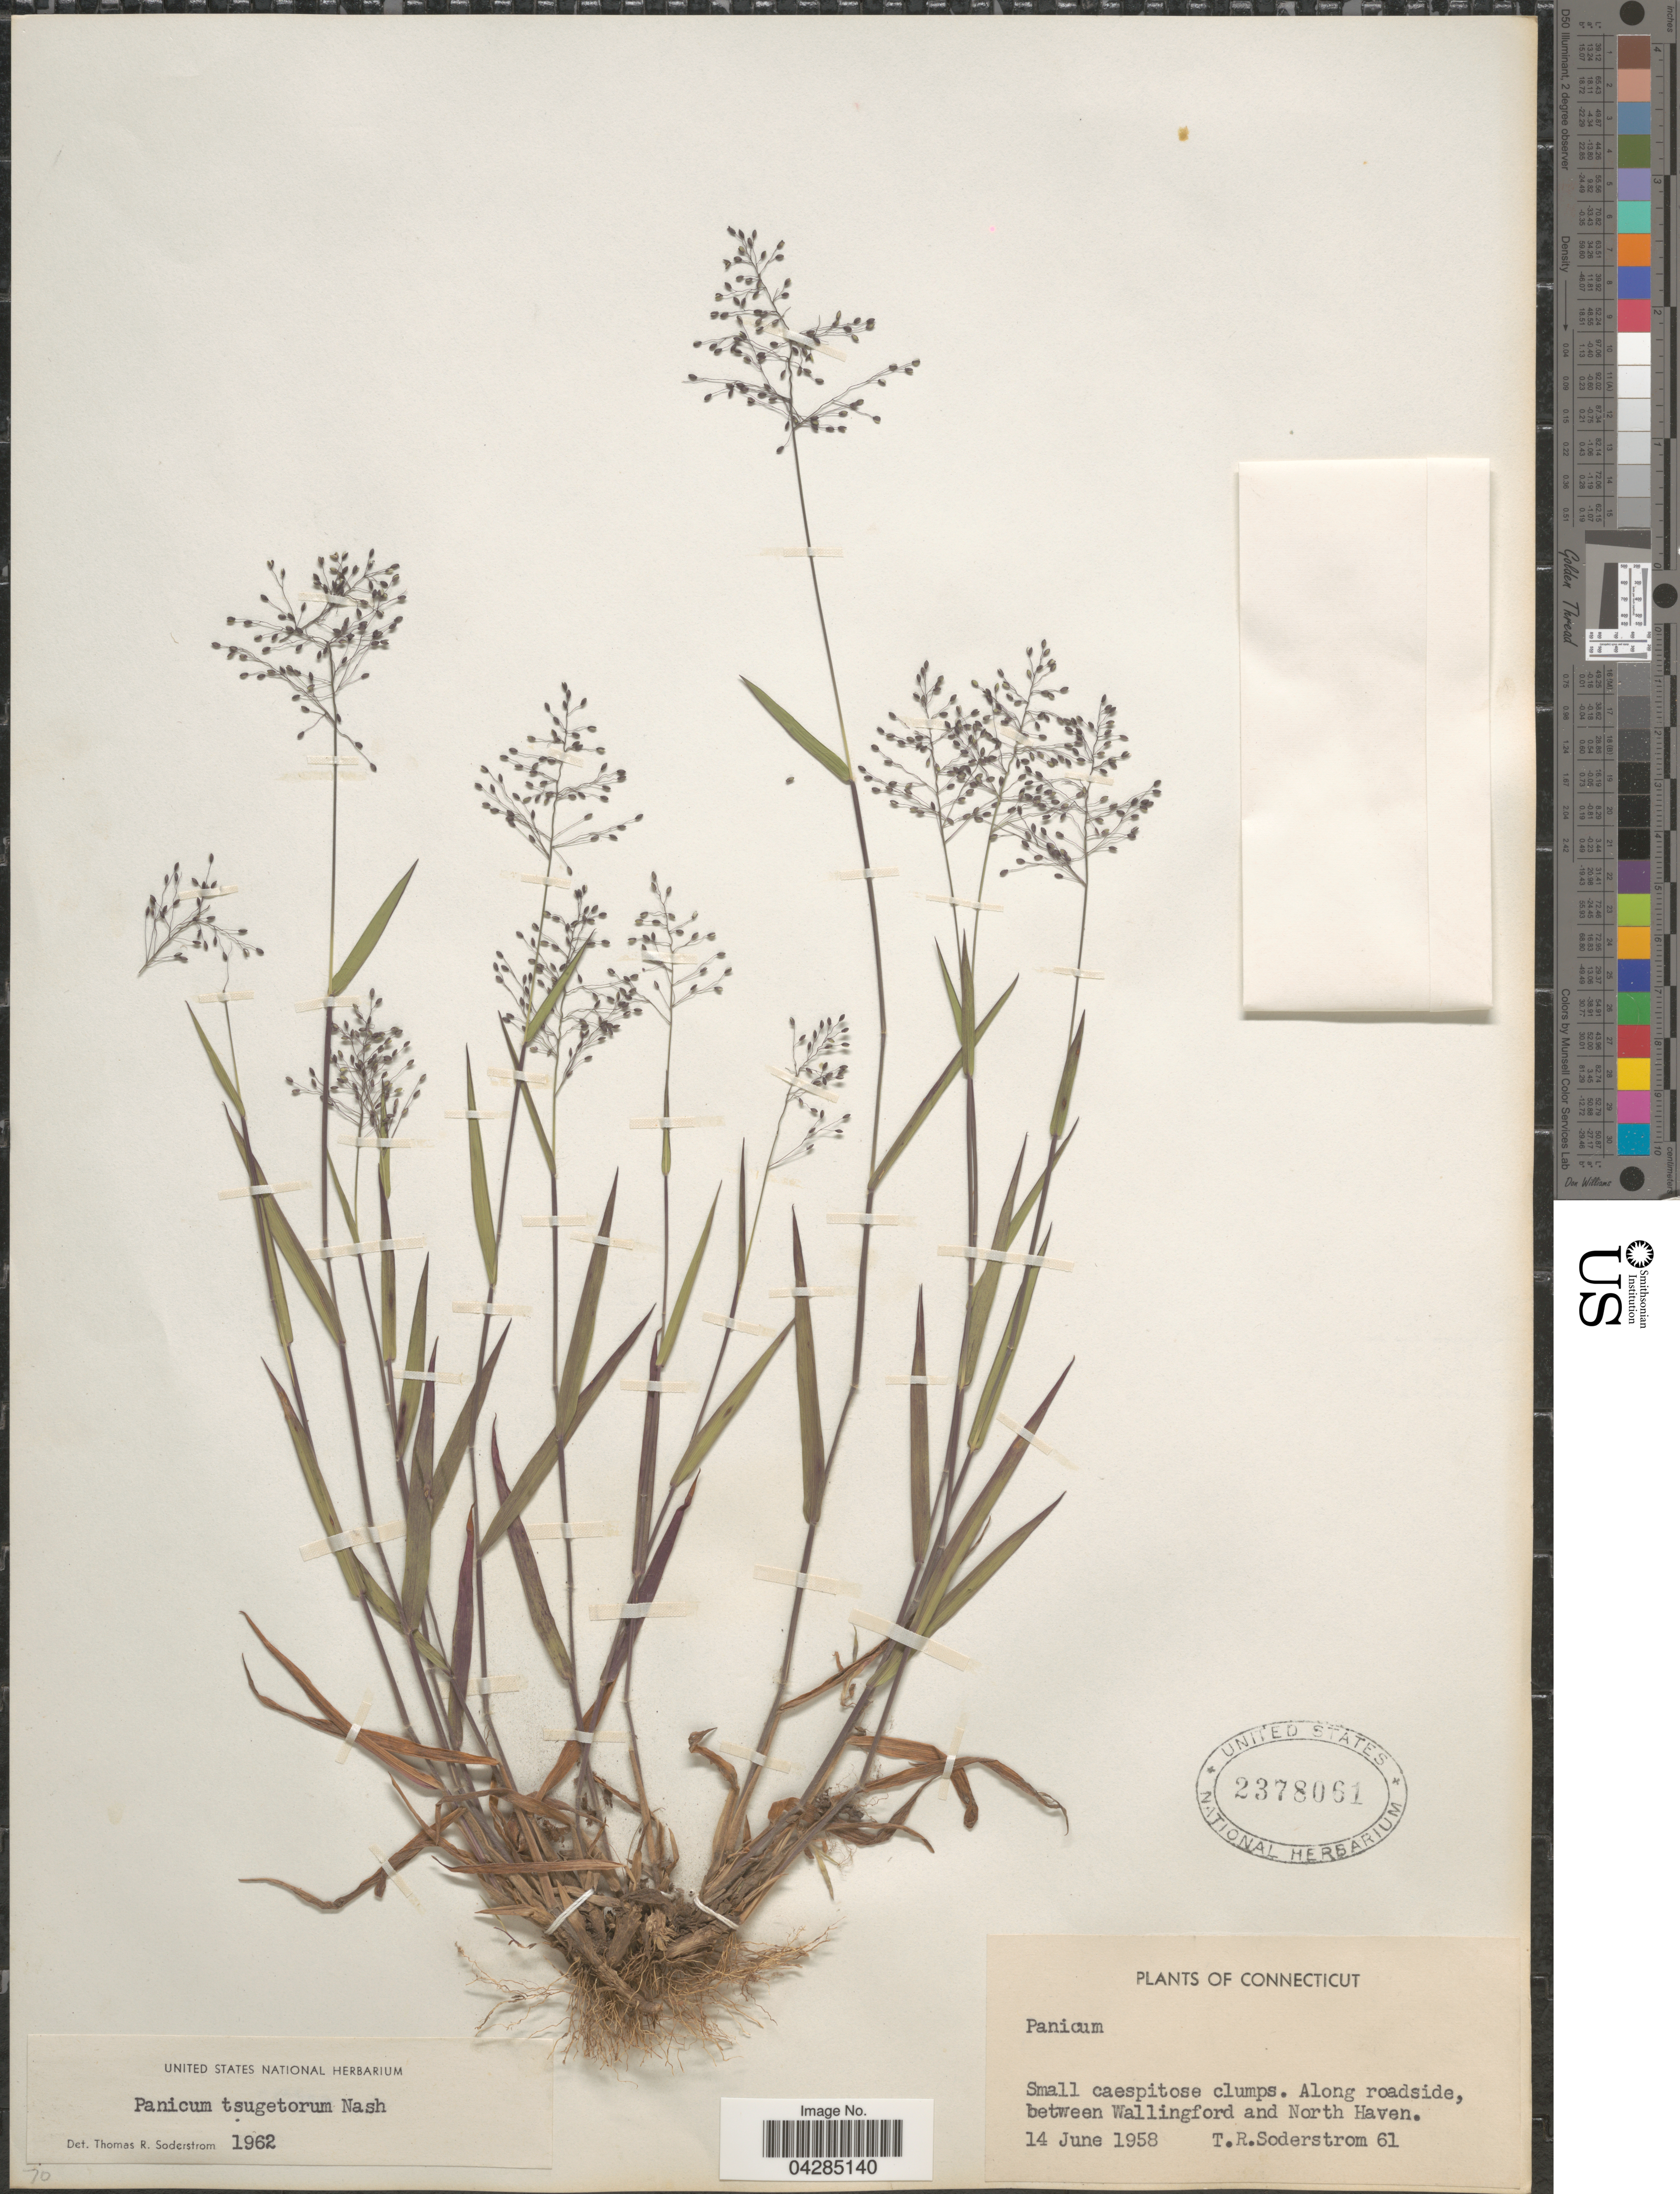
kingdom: Plantae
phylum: Tracheophyta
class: Liliopsida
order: Poales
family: Poaceae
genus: Dichanthelium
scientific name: Dichanthelium portoricense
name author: (Desv. ex Ham.) B.F. Hansen & Wunderlin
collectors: T. R. Soderstrom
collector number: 61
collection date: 1958-06-14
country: United States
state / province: Connecticut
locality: Along roadside, between Wallingford and North Haven.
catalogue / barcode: US 2378061